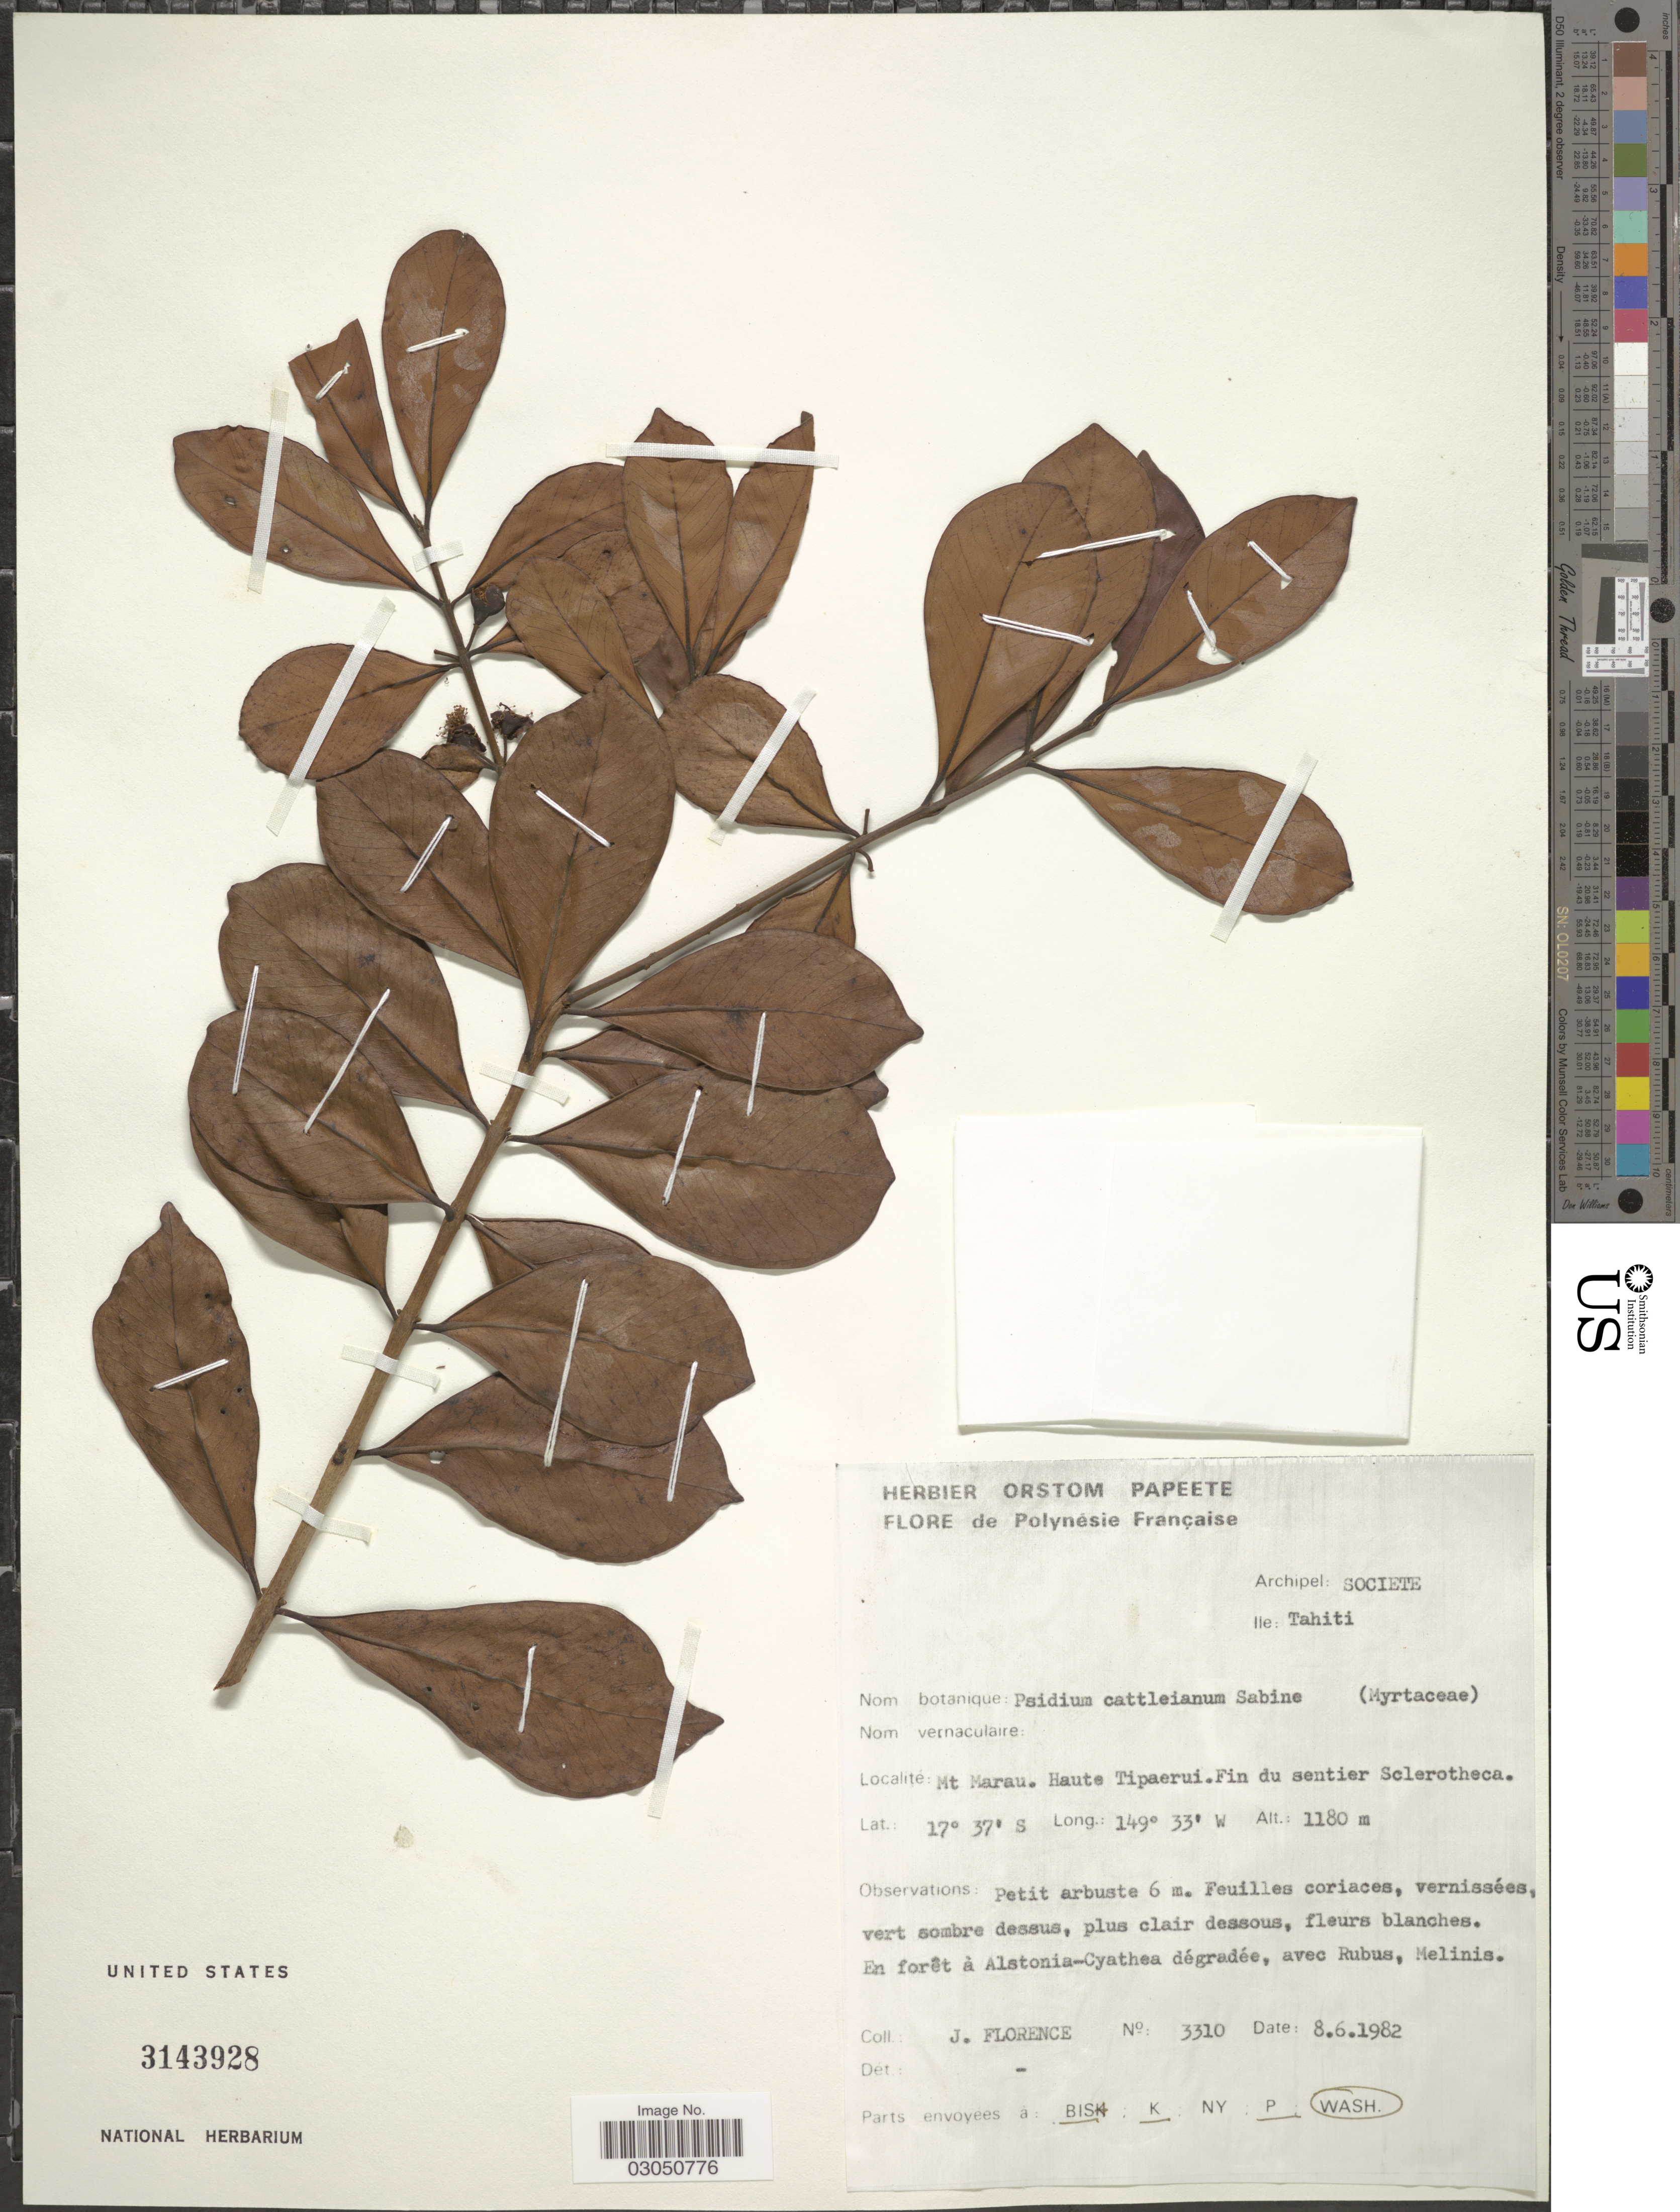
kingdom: Plantae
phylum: Tracheophyta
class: Magnoliopsida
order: Myrtales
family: Myrtaceae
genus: Psidium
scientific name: Psidium cattleyanum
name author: Sabine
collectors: J. Florence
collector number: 3310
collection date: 1982-06-08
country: French Polynesia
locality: Polynésie Française. Archipel: Societe, Ile: Tahiti. Mt. Marau. Haute Tipaerui. Fin du sentier Sclerotheca.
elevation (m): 1180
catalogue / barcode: US 3143928